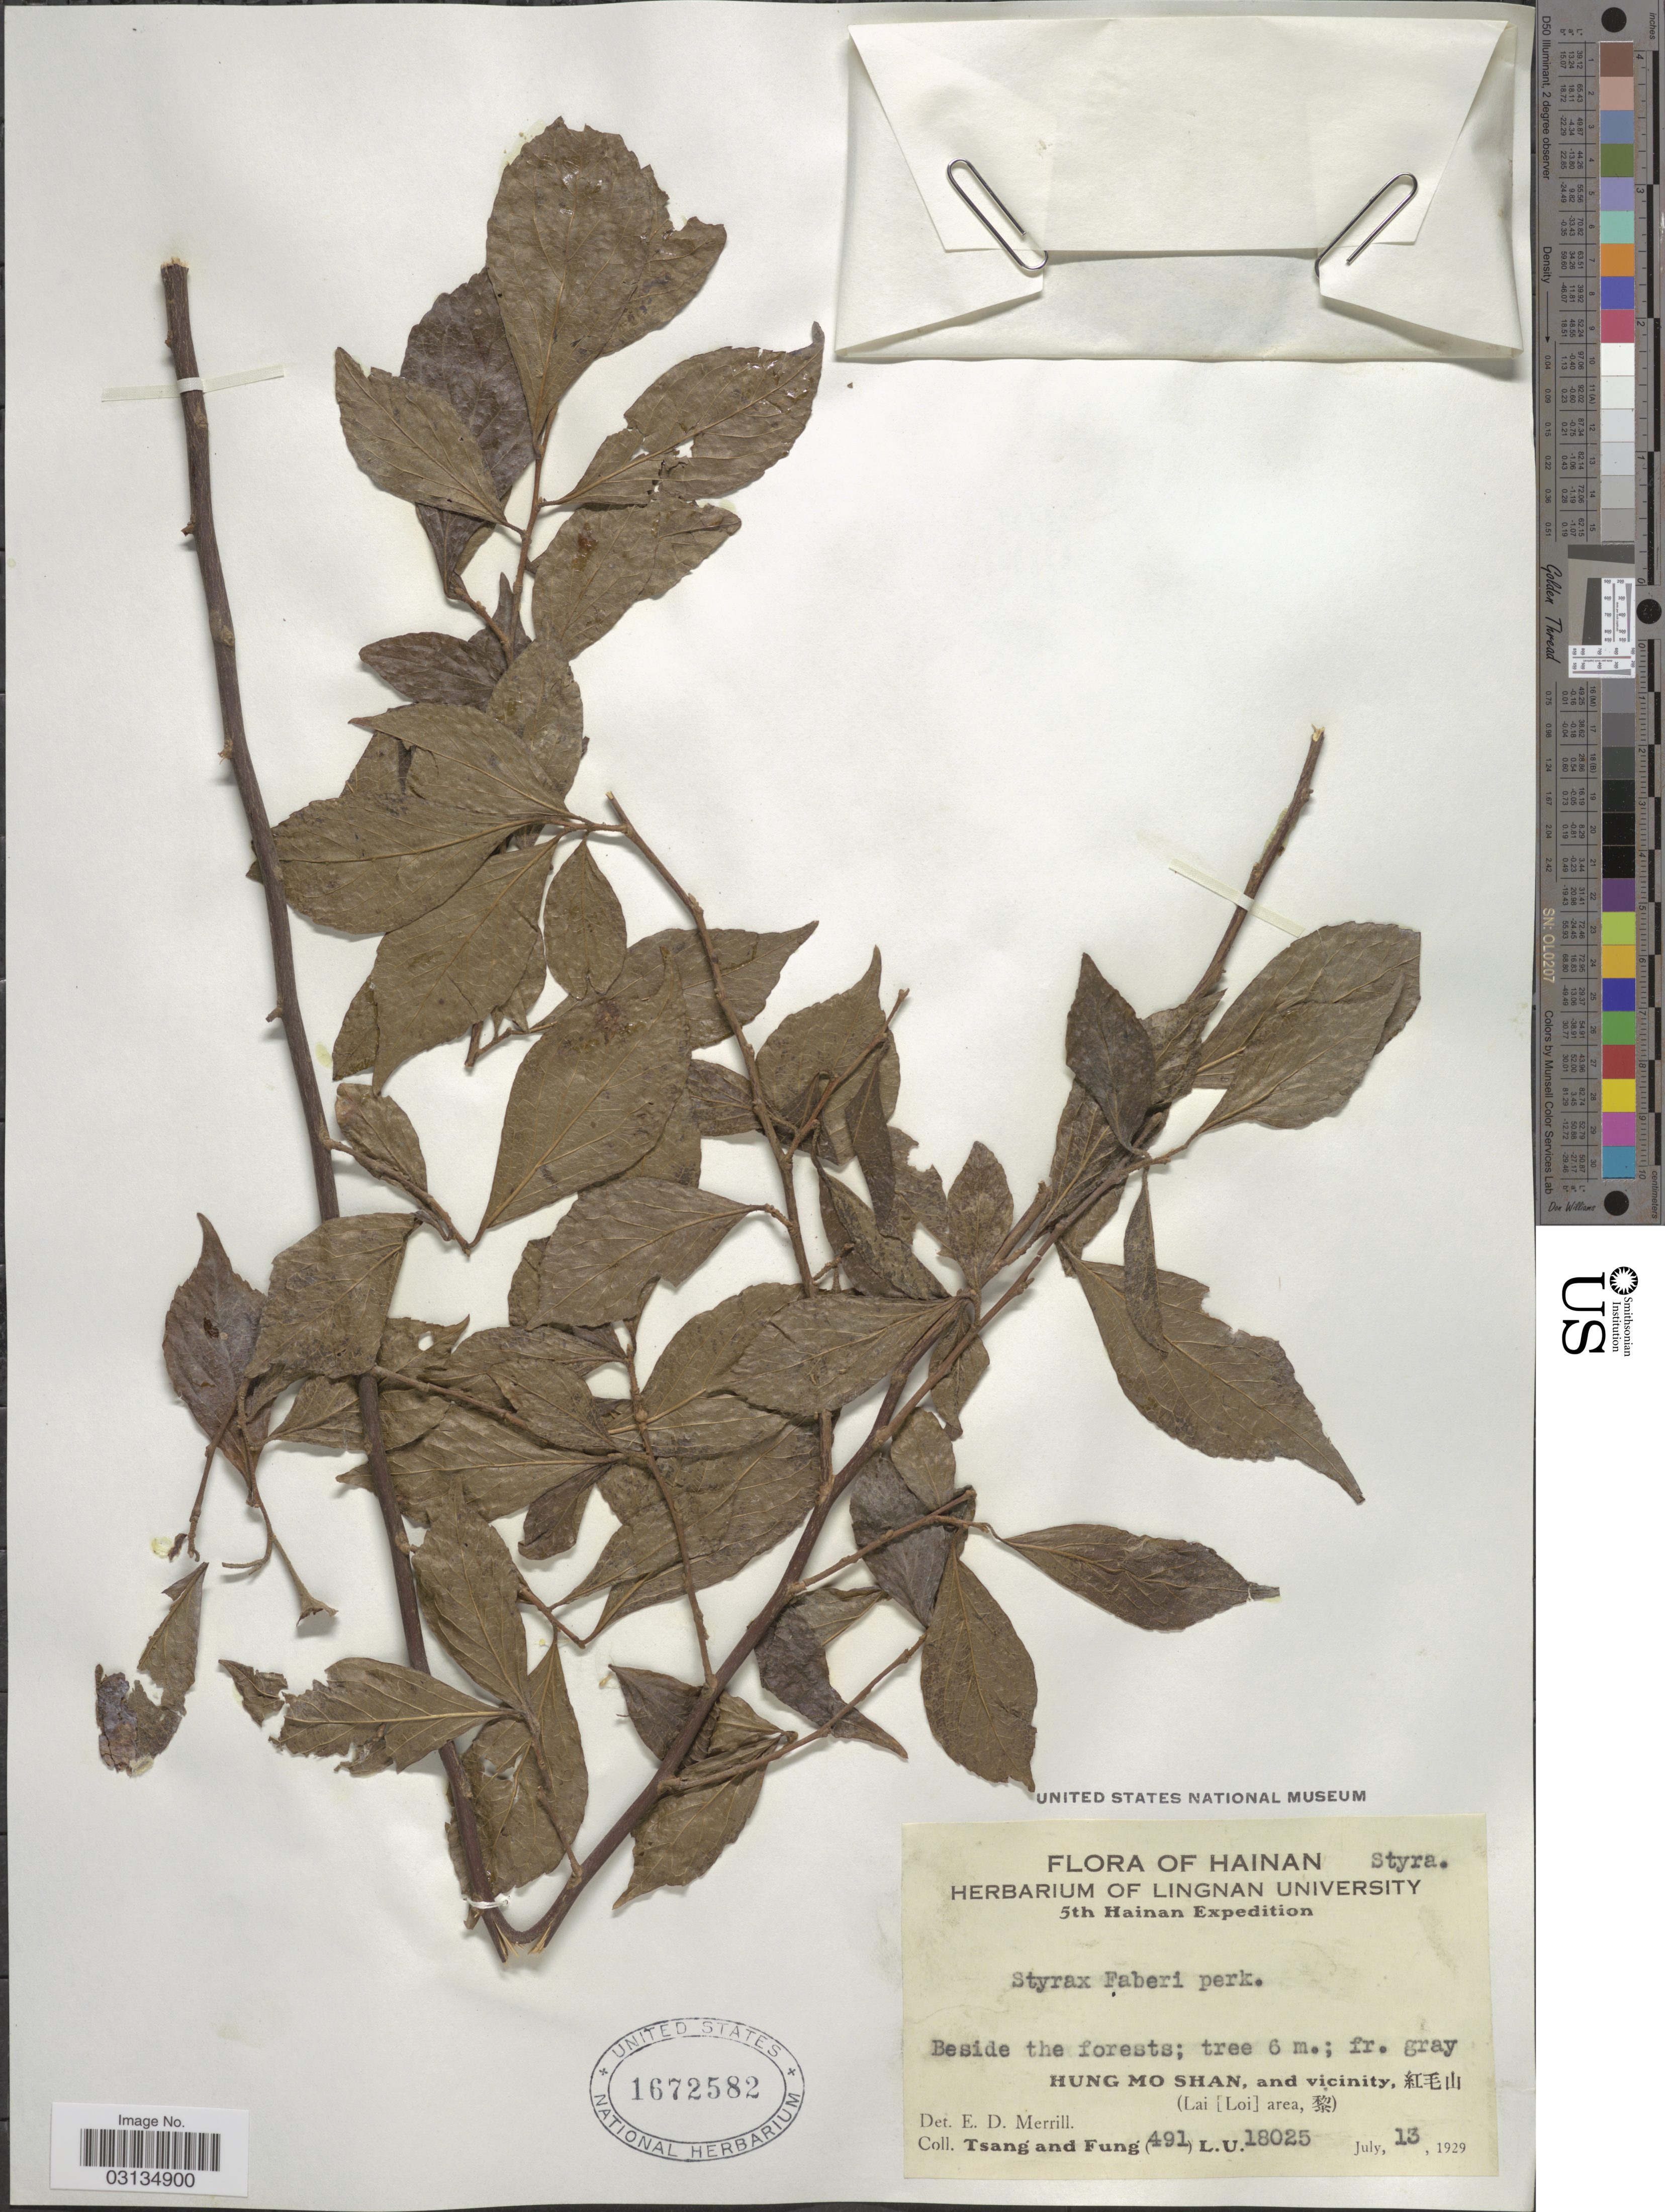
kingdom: Plantae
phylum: Tracheophyta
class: Magnoliopsida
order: Ericales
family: Styracaceae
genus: Styrax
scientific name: Styrax faberi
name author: Perkins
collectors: -. T'sang & Fung, --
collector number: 491L.U.18025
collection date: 1929-07-13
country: China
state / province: Hainan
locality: Beside the forest. Hung Mo Shan, and vicinity. (Lai [Loi] area).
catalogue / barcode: US 1672582